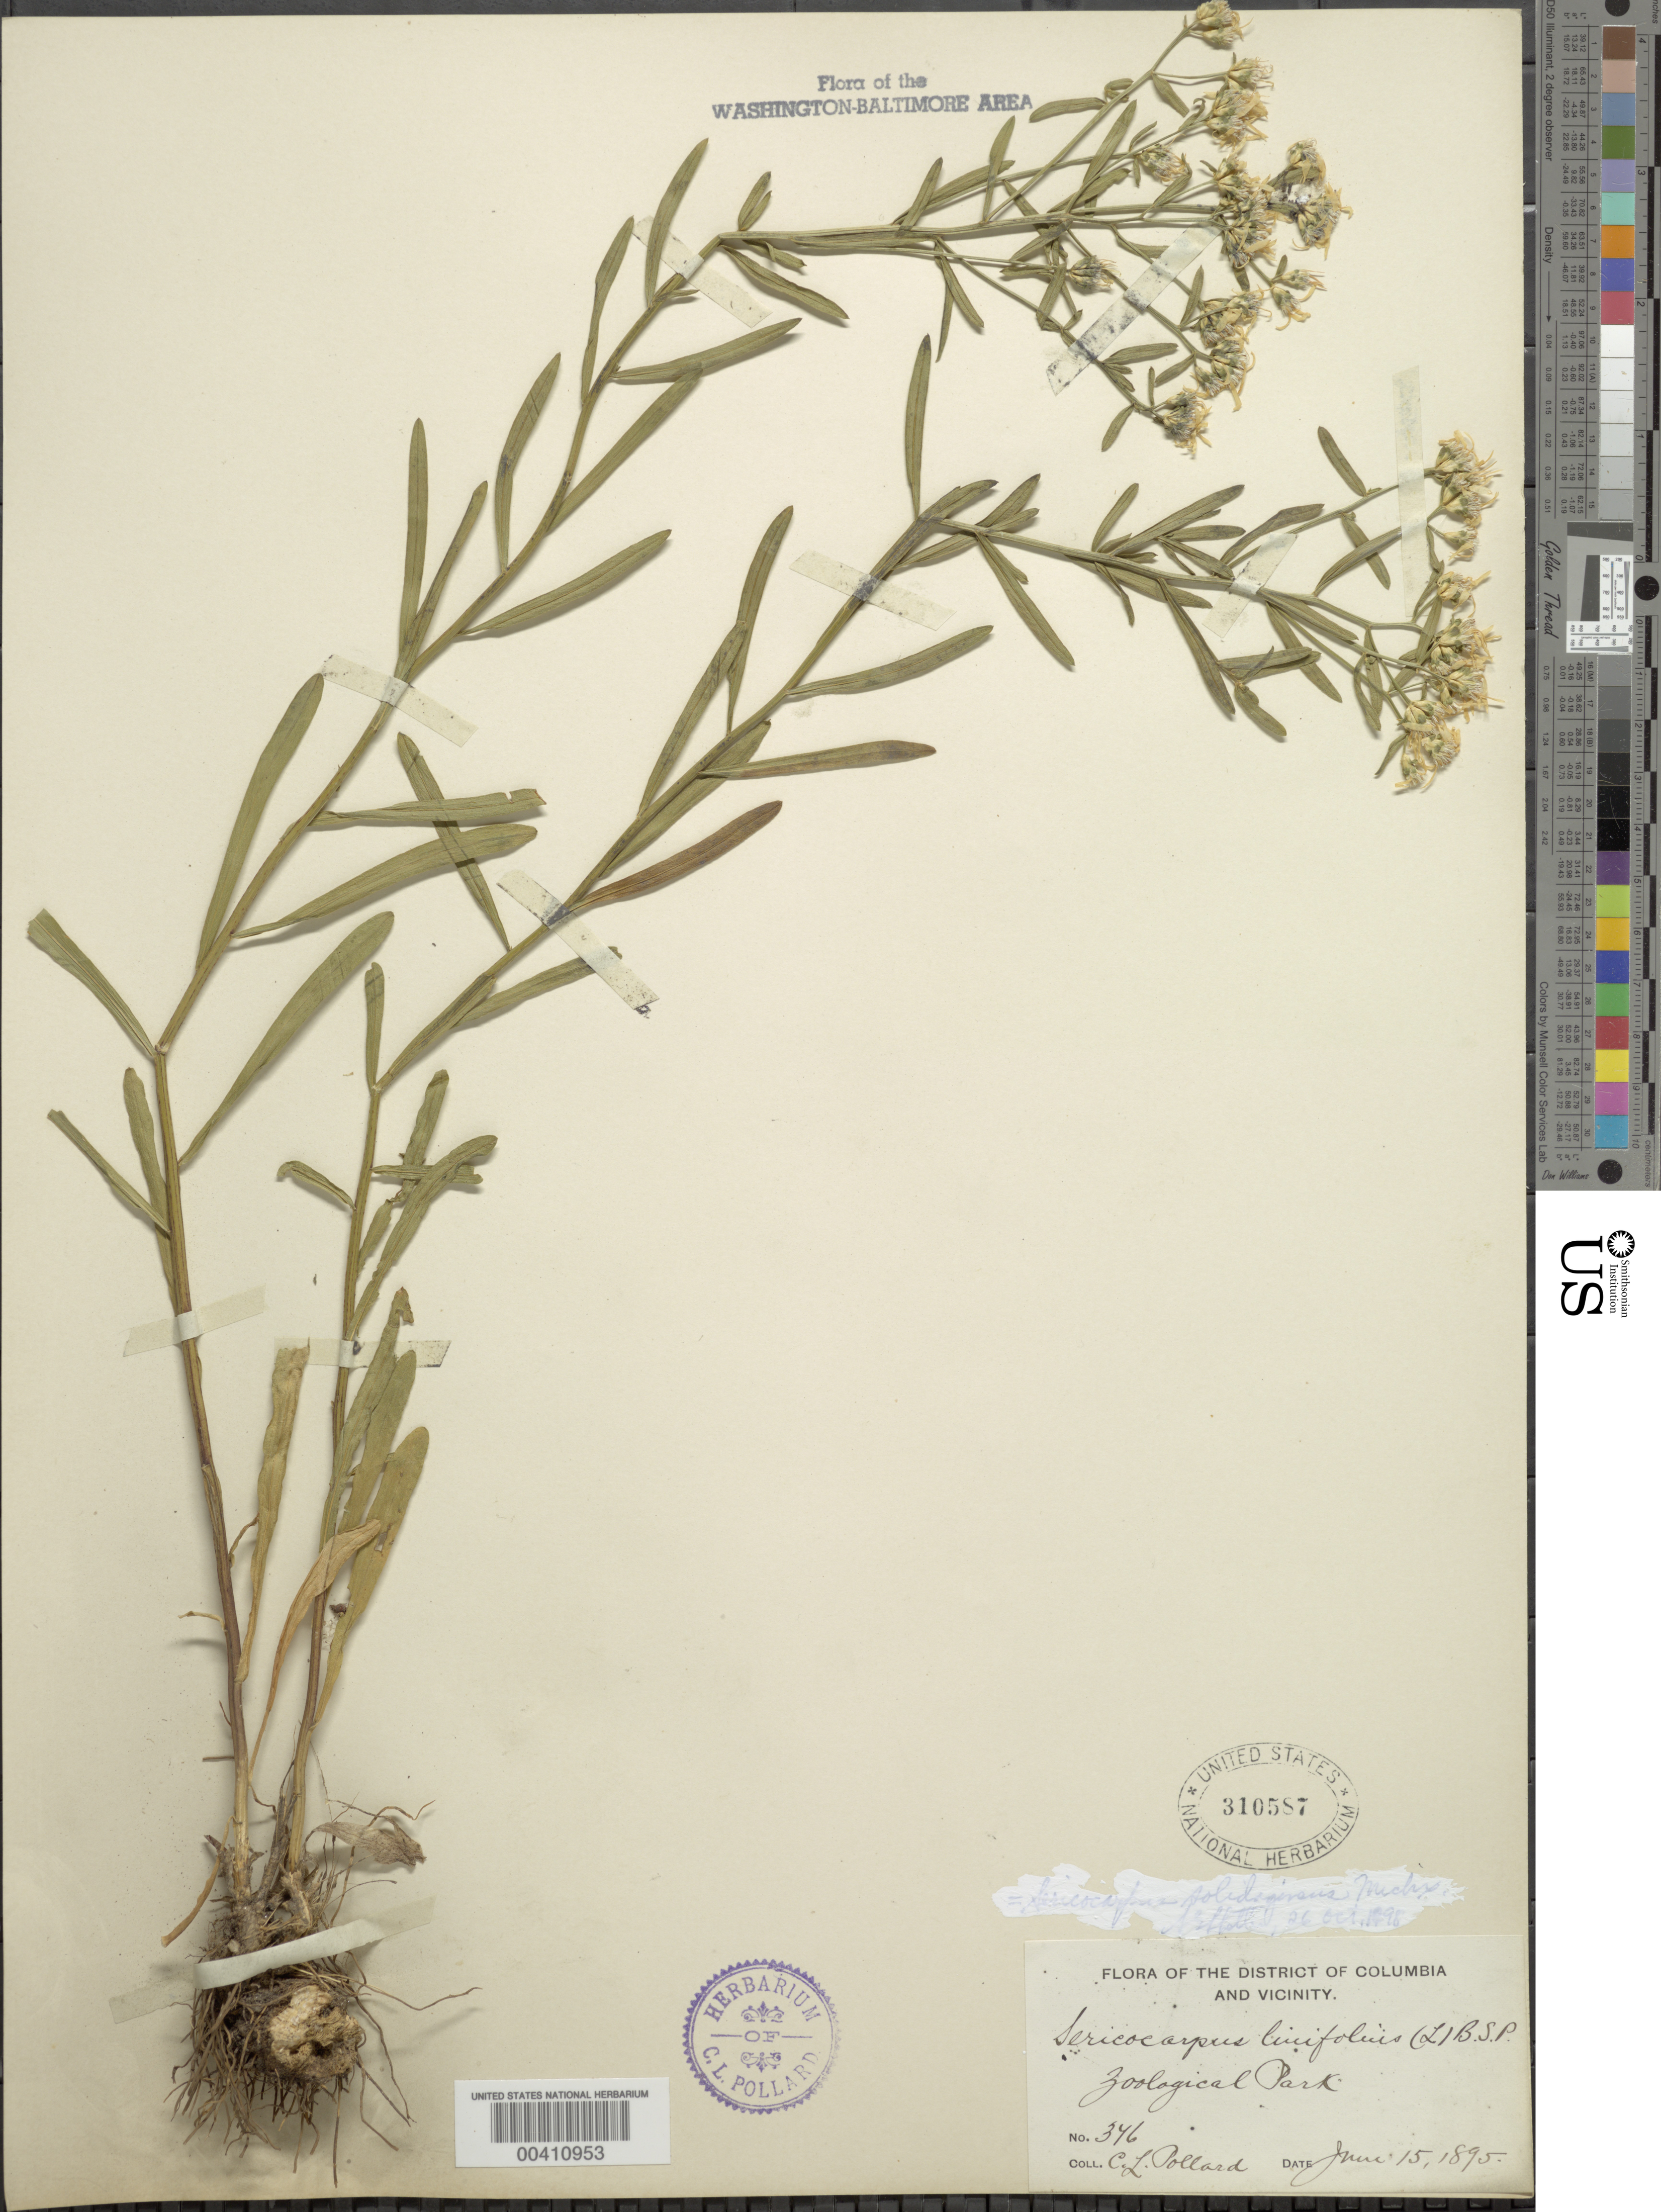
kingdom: Plantae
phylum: Tracheophyta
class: Magnoliopsida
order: Asterales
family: Asteraceae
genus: Sericocarpus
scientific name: Sericocarpus linifolius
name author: (L.) Britton, Stearns & Poggenb.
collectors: C. L. Pollard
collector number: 376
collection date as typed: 15 Jun 1895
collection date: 1895-06-15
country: United States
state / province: District of Columbia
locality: Zoological Park Rock Creek Park & vicinity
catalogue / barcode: US 310587